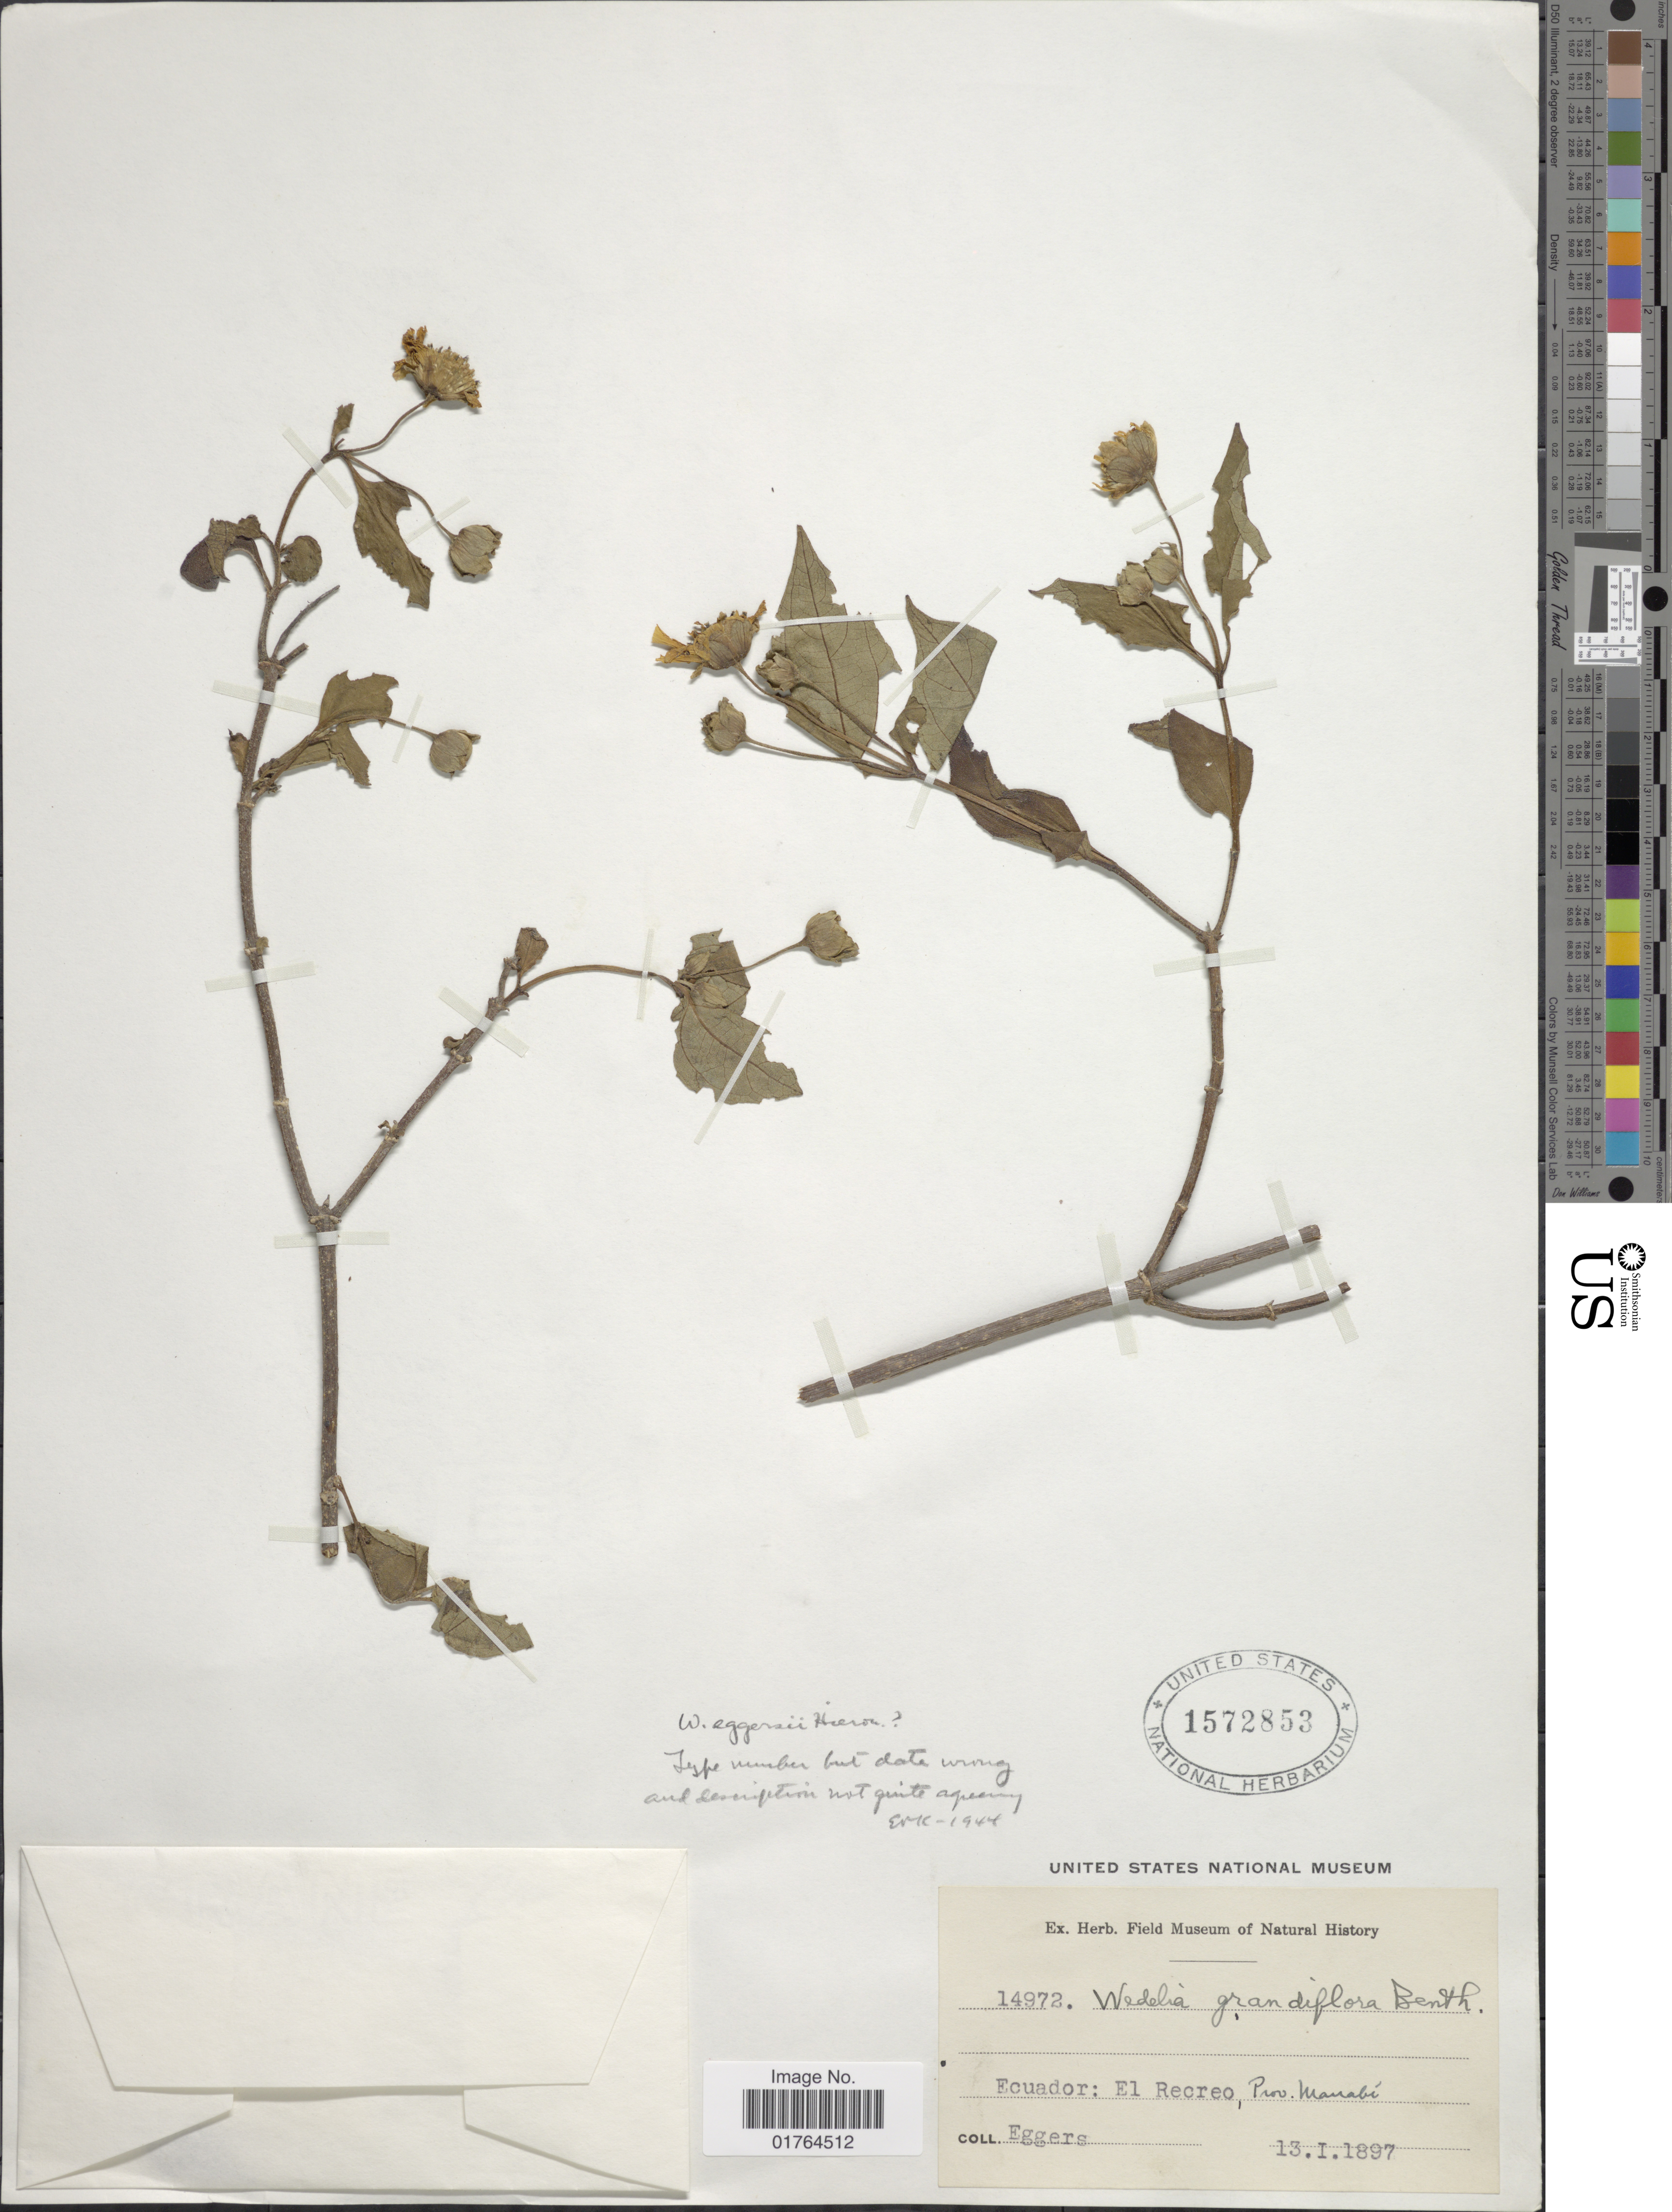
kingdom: Plantae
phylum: Tracheophyta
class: Magnoliopsida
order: Asterales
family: Asteraceae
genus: Wedelia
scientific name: Wedelia grandiflora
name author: Benth.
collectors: -. Eggers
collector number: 14972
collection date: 1897-01-13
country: Ecuador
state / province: Manabí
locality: El Recreo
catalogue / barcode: US 1572853